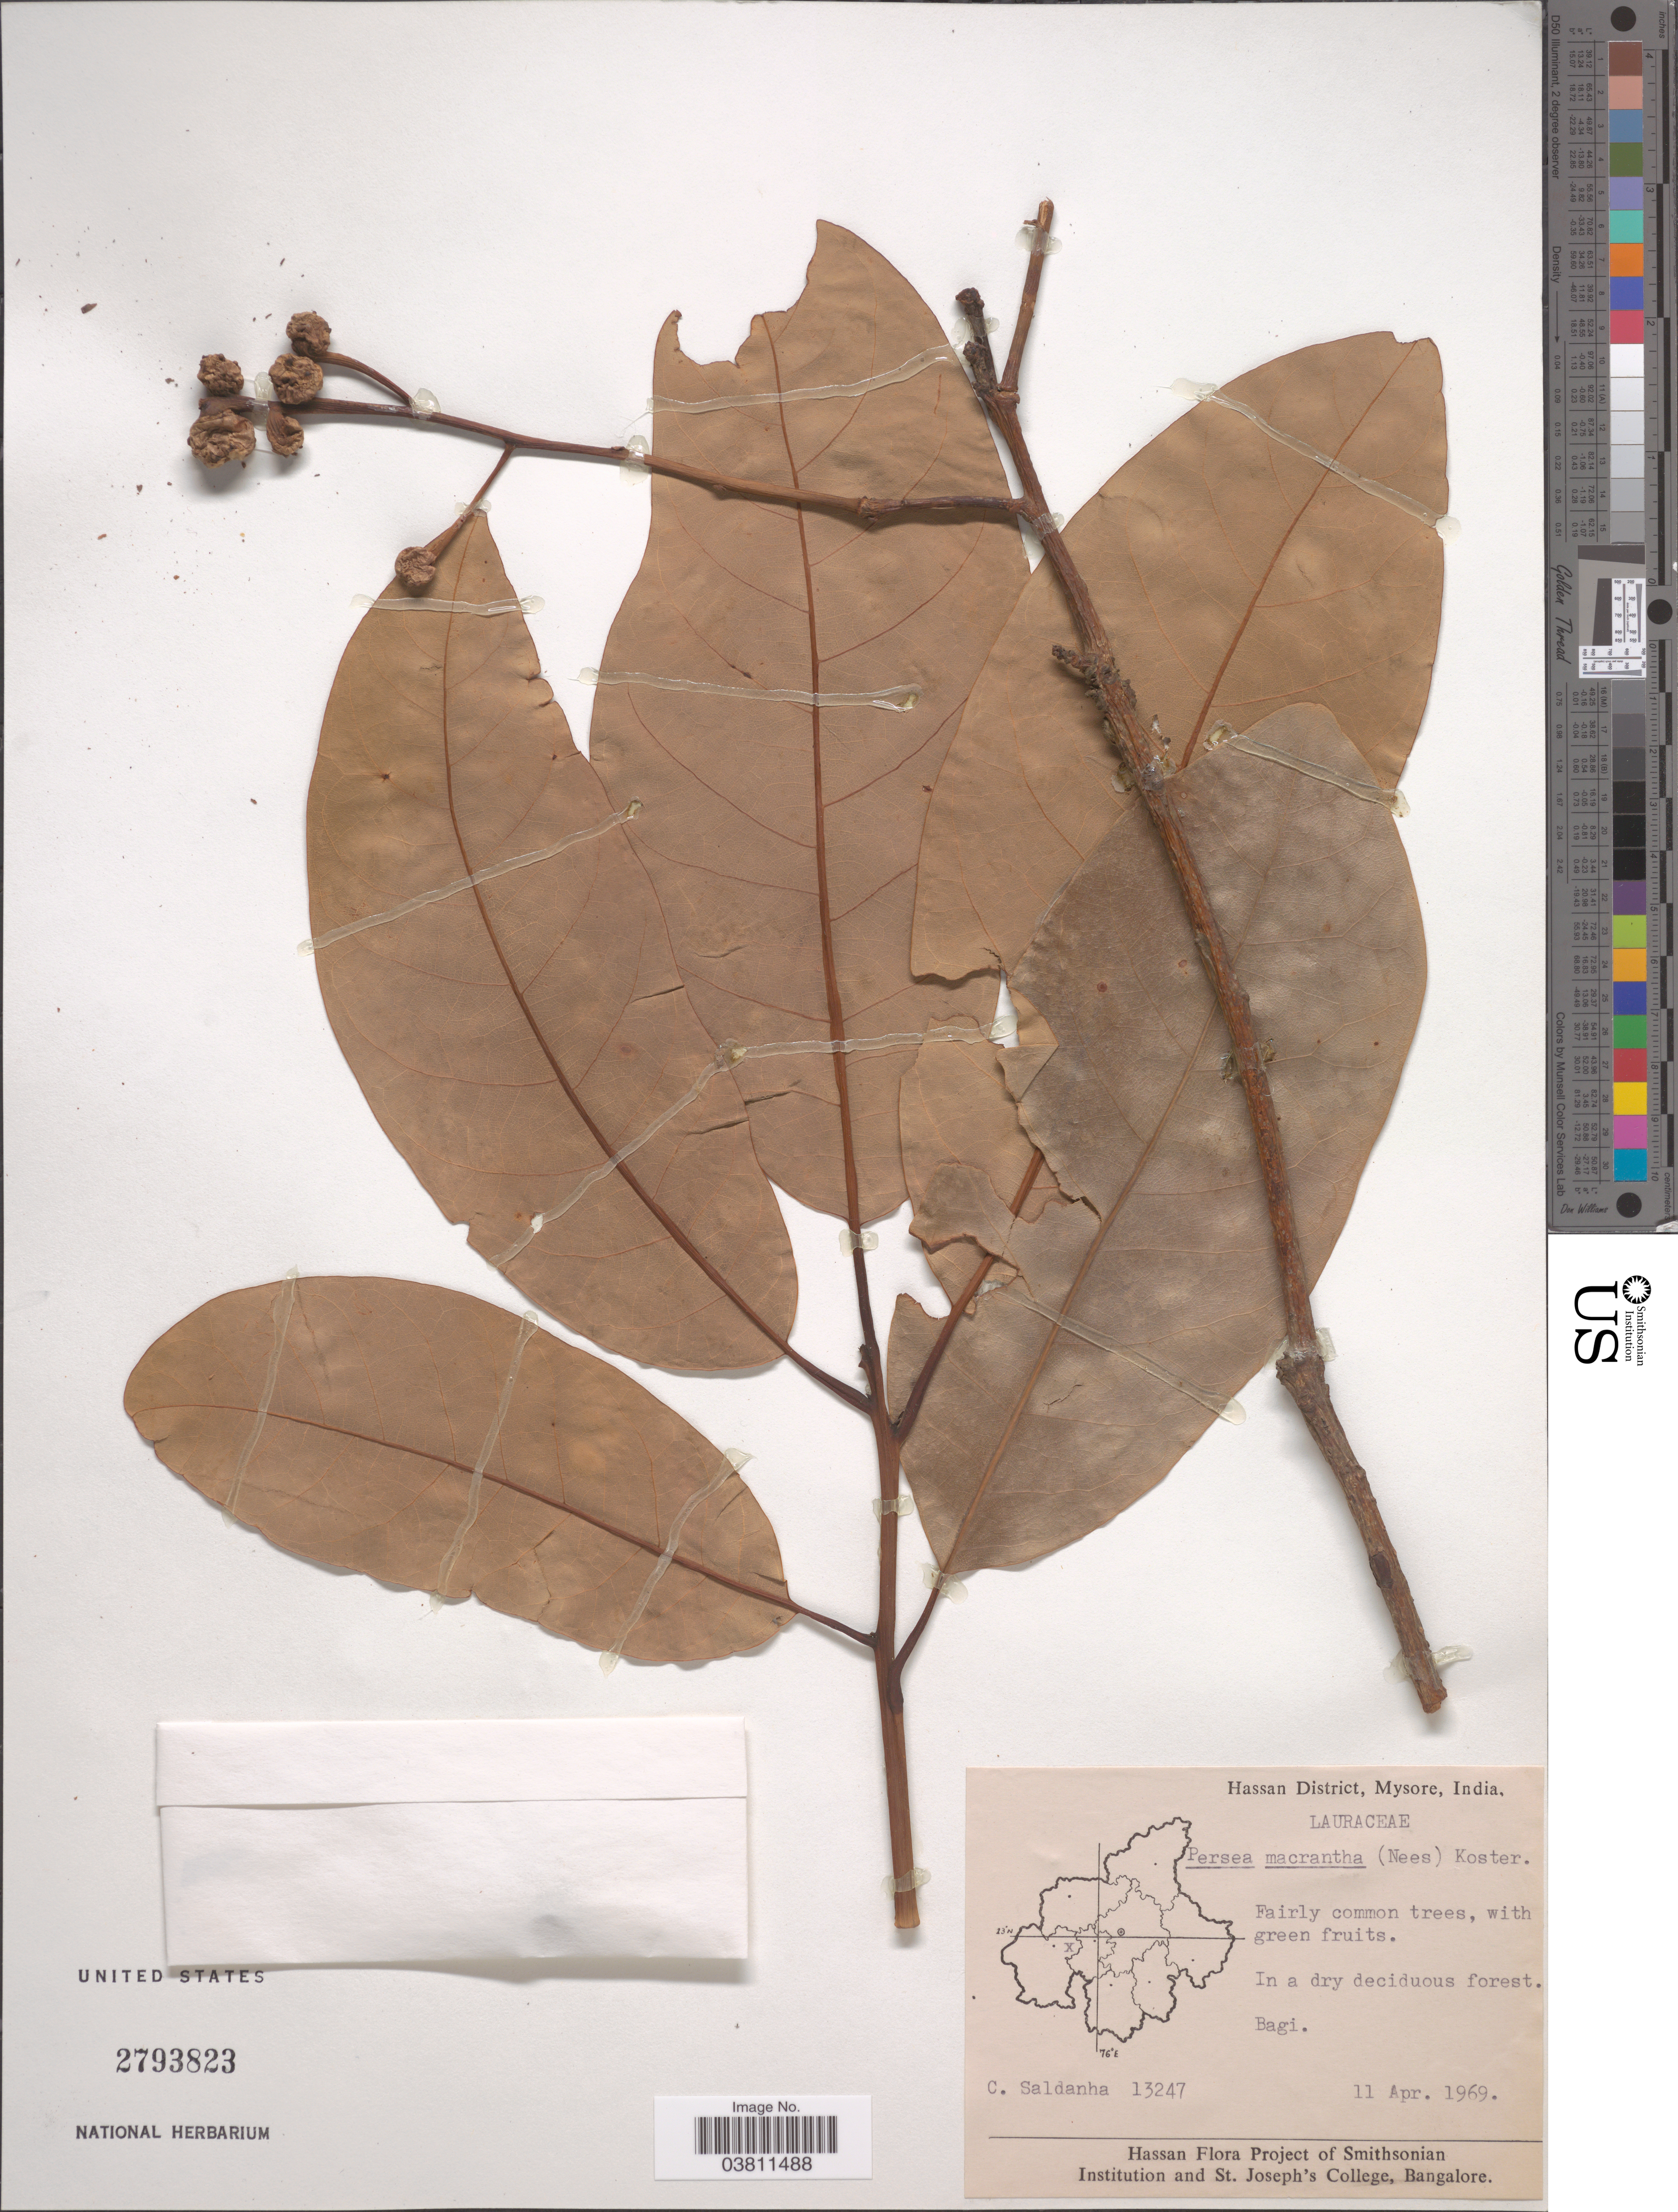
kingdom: Plantae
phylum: Tracheophyta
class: Magnoliopsida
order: Laurales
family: Lauraceae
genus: Persea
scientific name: Persea macrantha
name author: (Nees) Kosterm.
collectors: C. Saldanha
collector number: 13247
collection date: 1969-04-11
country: India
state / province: Karnataka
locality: Hassan District, Mysore. In a dry deciduous forest. Bagi.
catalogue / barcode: US 2793823